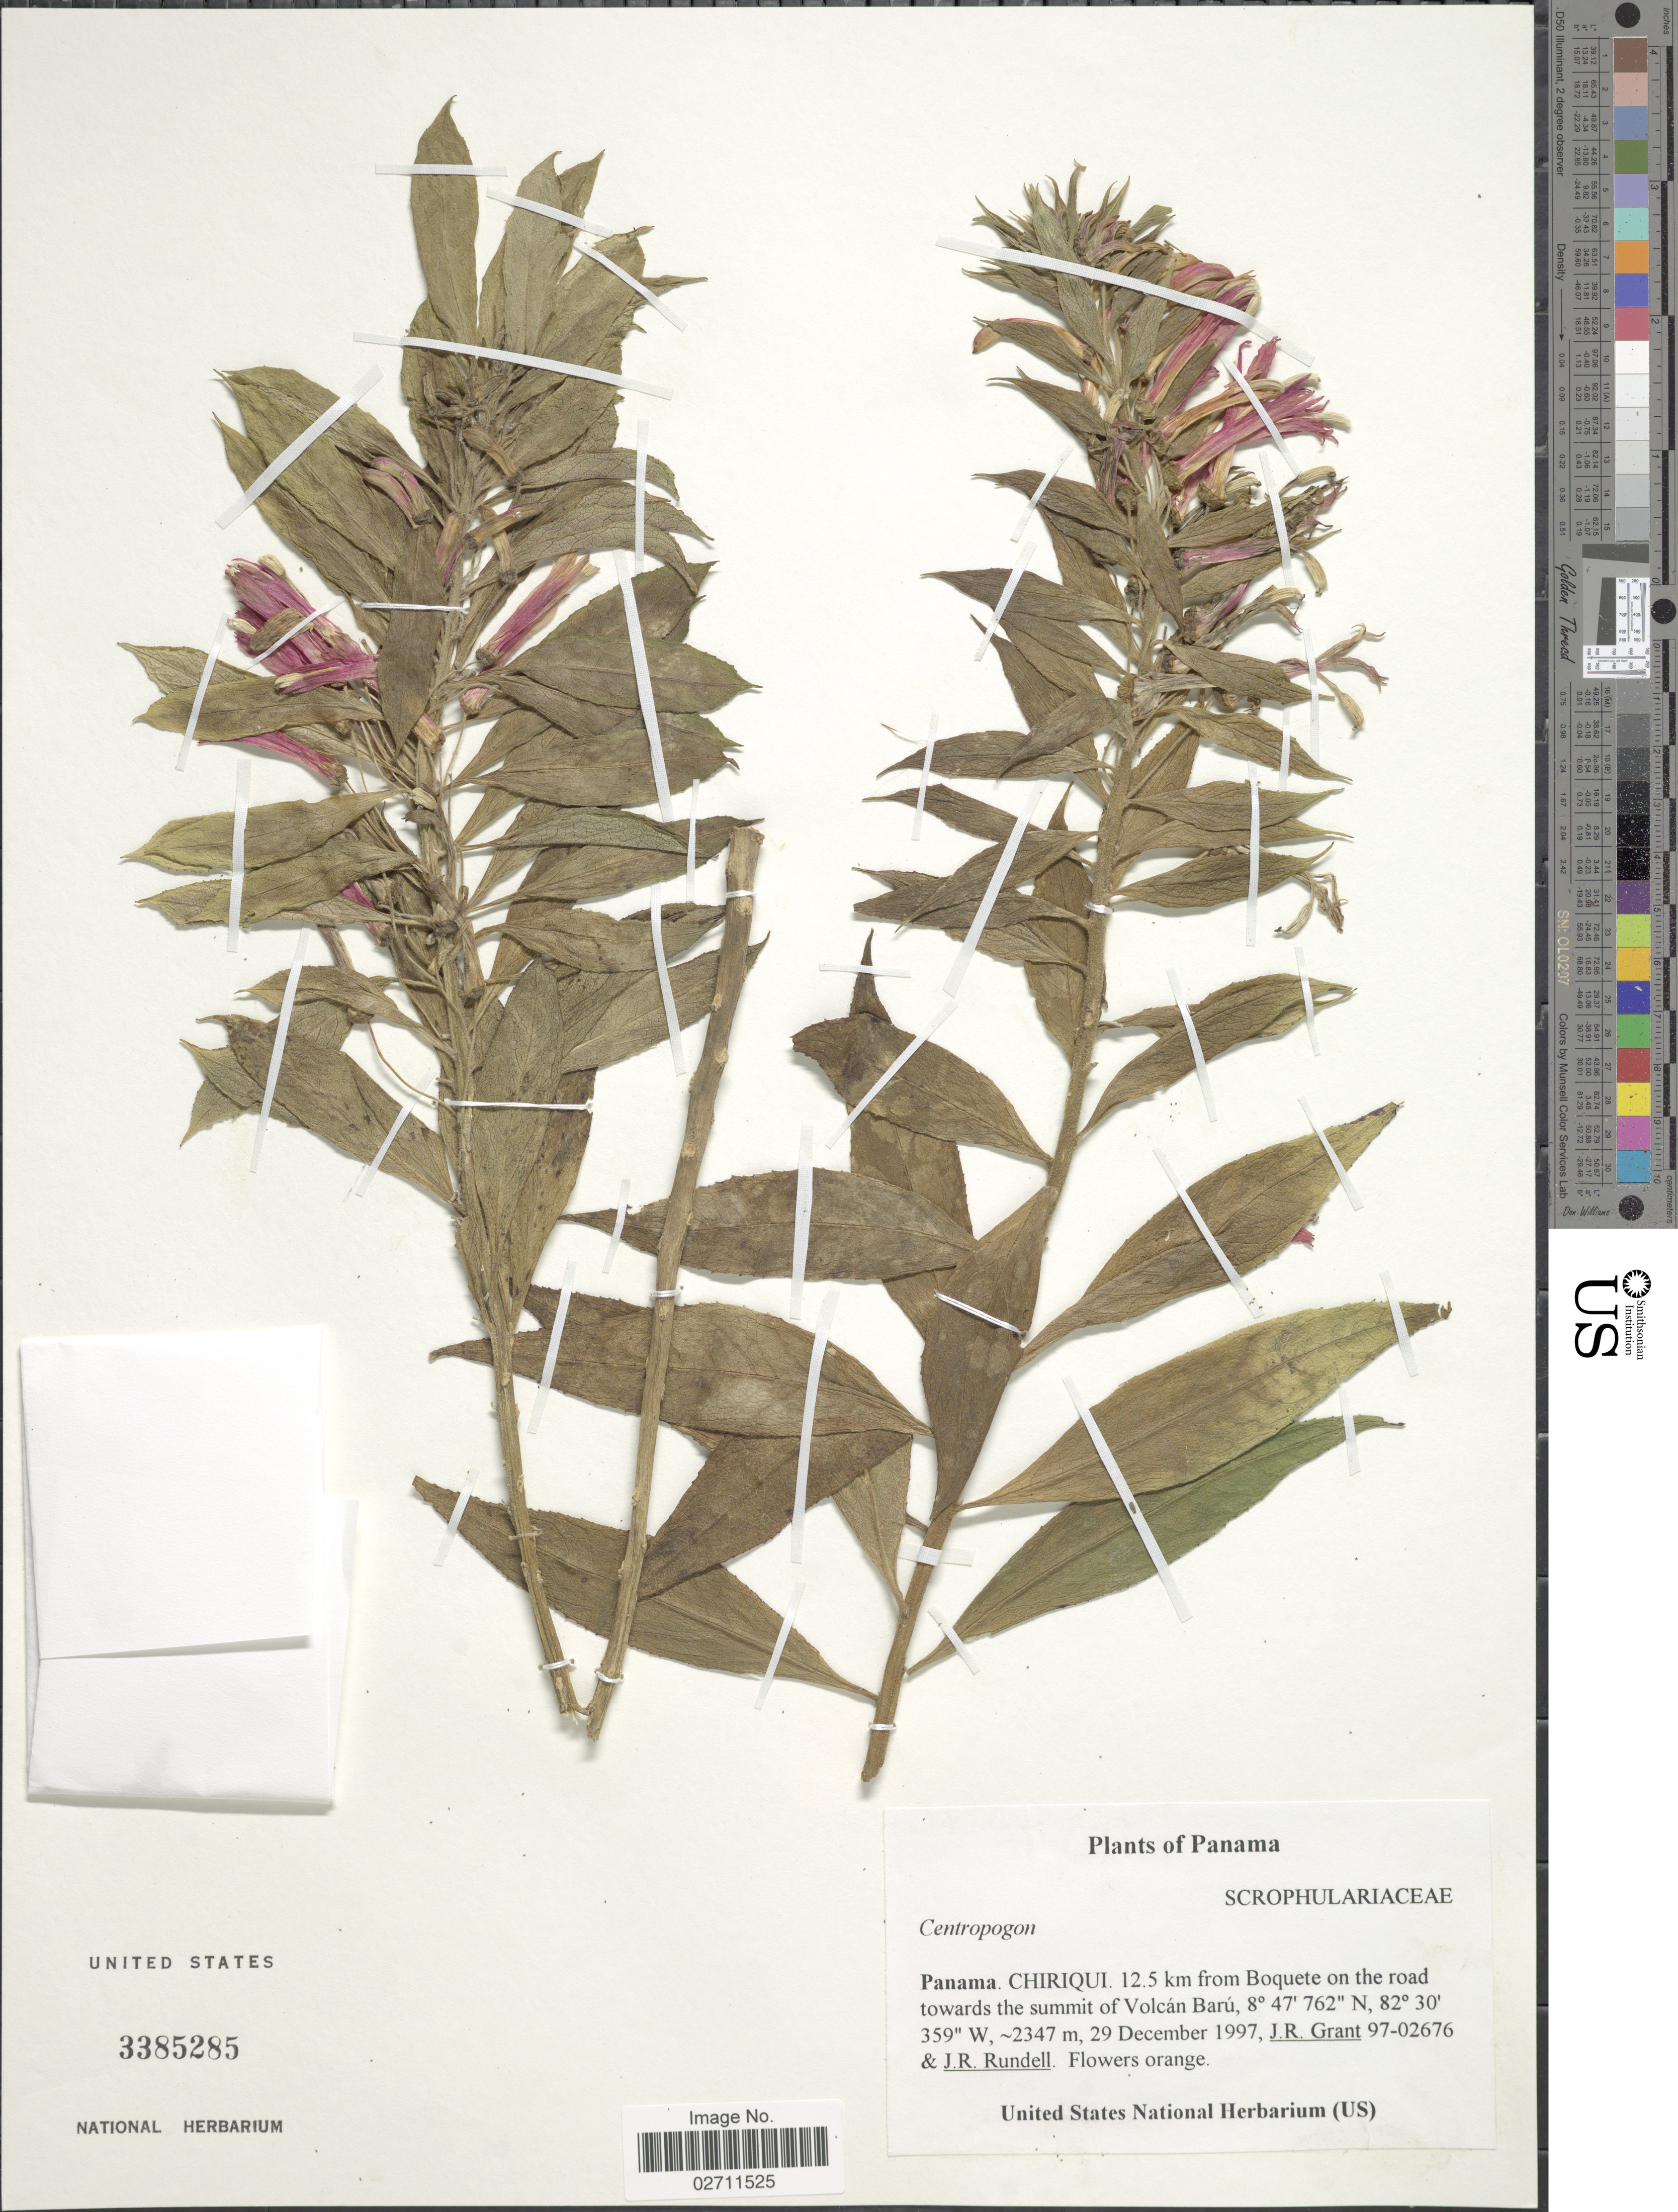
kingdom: Plantae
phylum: Tracheophyta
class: Magnoliopsida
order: Asterales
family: Campanulaceae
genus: Lobelia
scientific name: Lobelia laxiflora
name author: Kunth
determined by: Lagomarsino, L. P.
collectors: J. Grant & J. R. Rundell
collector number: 97-02676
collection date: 1997-12-29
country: Panama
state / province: Chiriqui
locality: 12.5 km from Boquete on the road towards the summit of Volcan Baru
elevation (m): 2347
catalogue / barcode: US 3385285